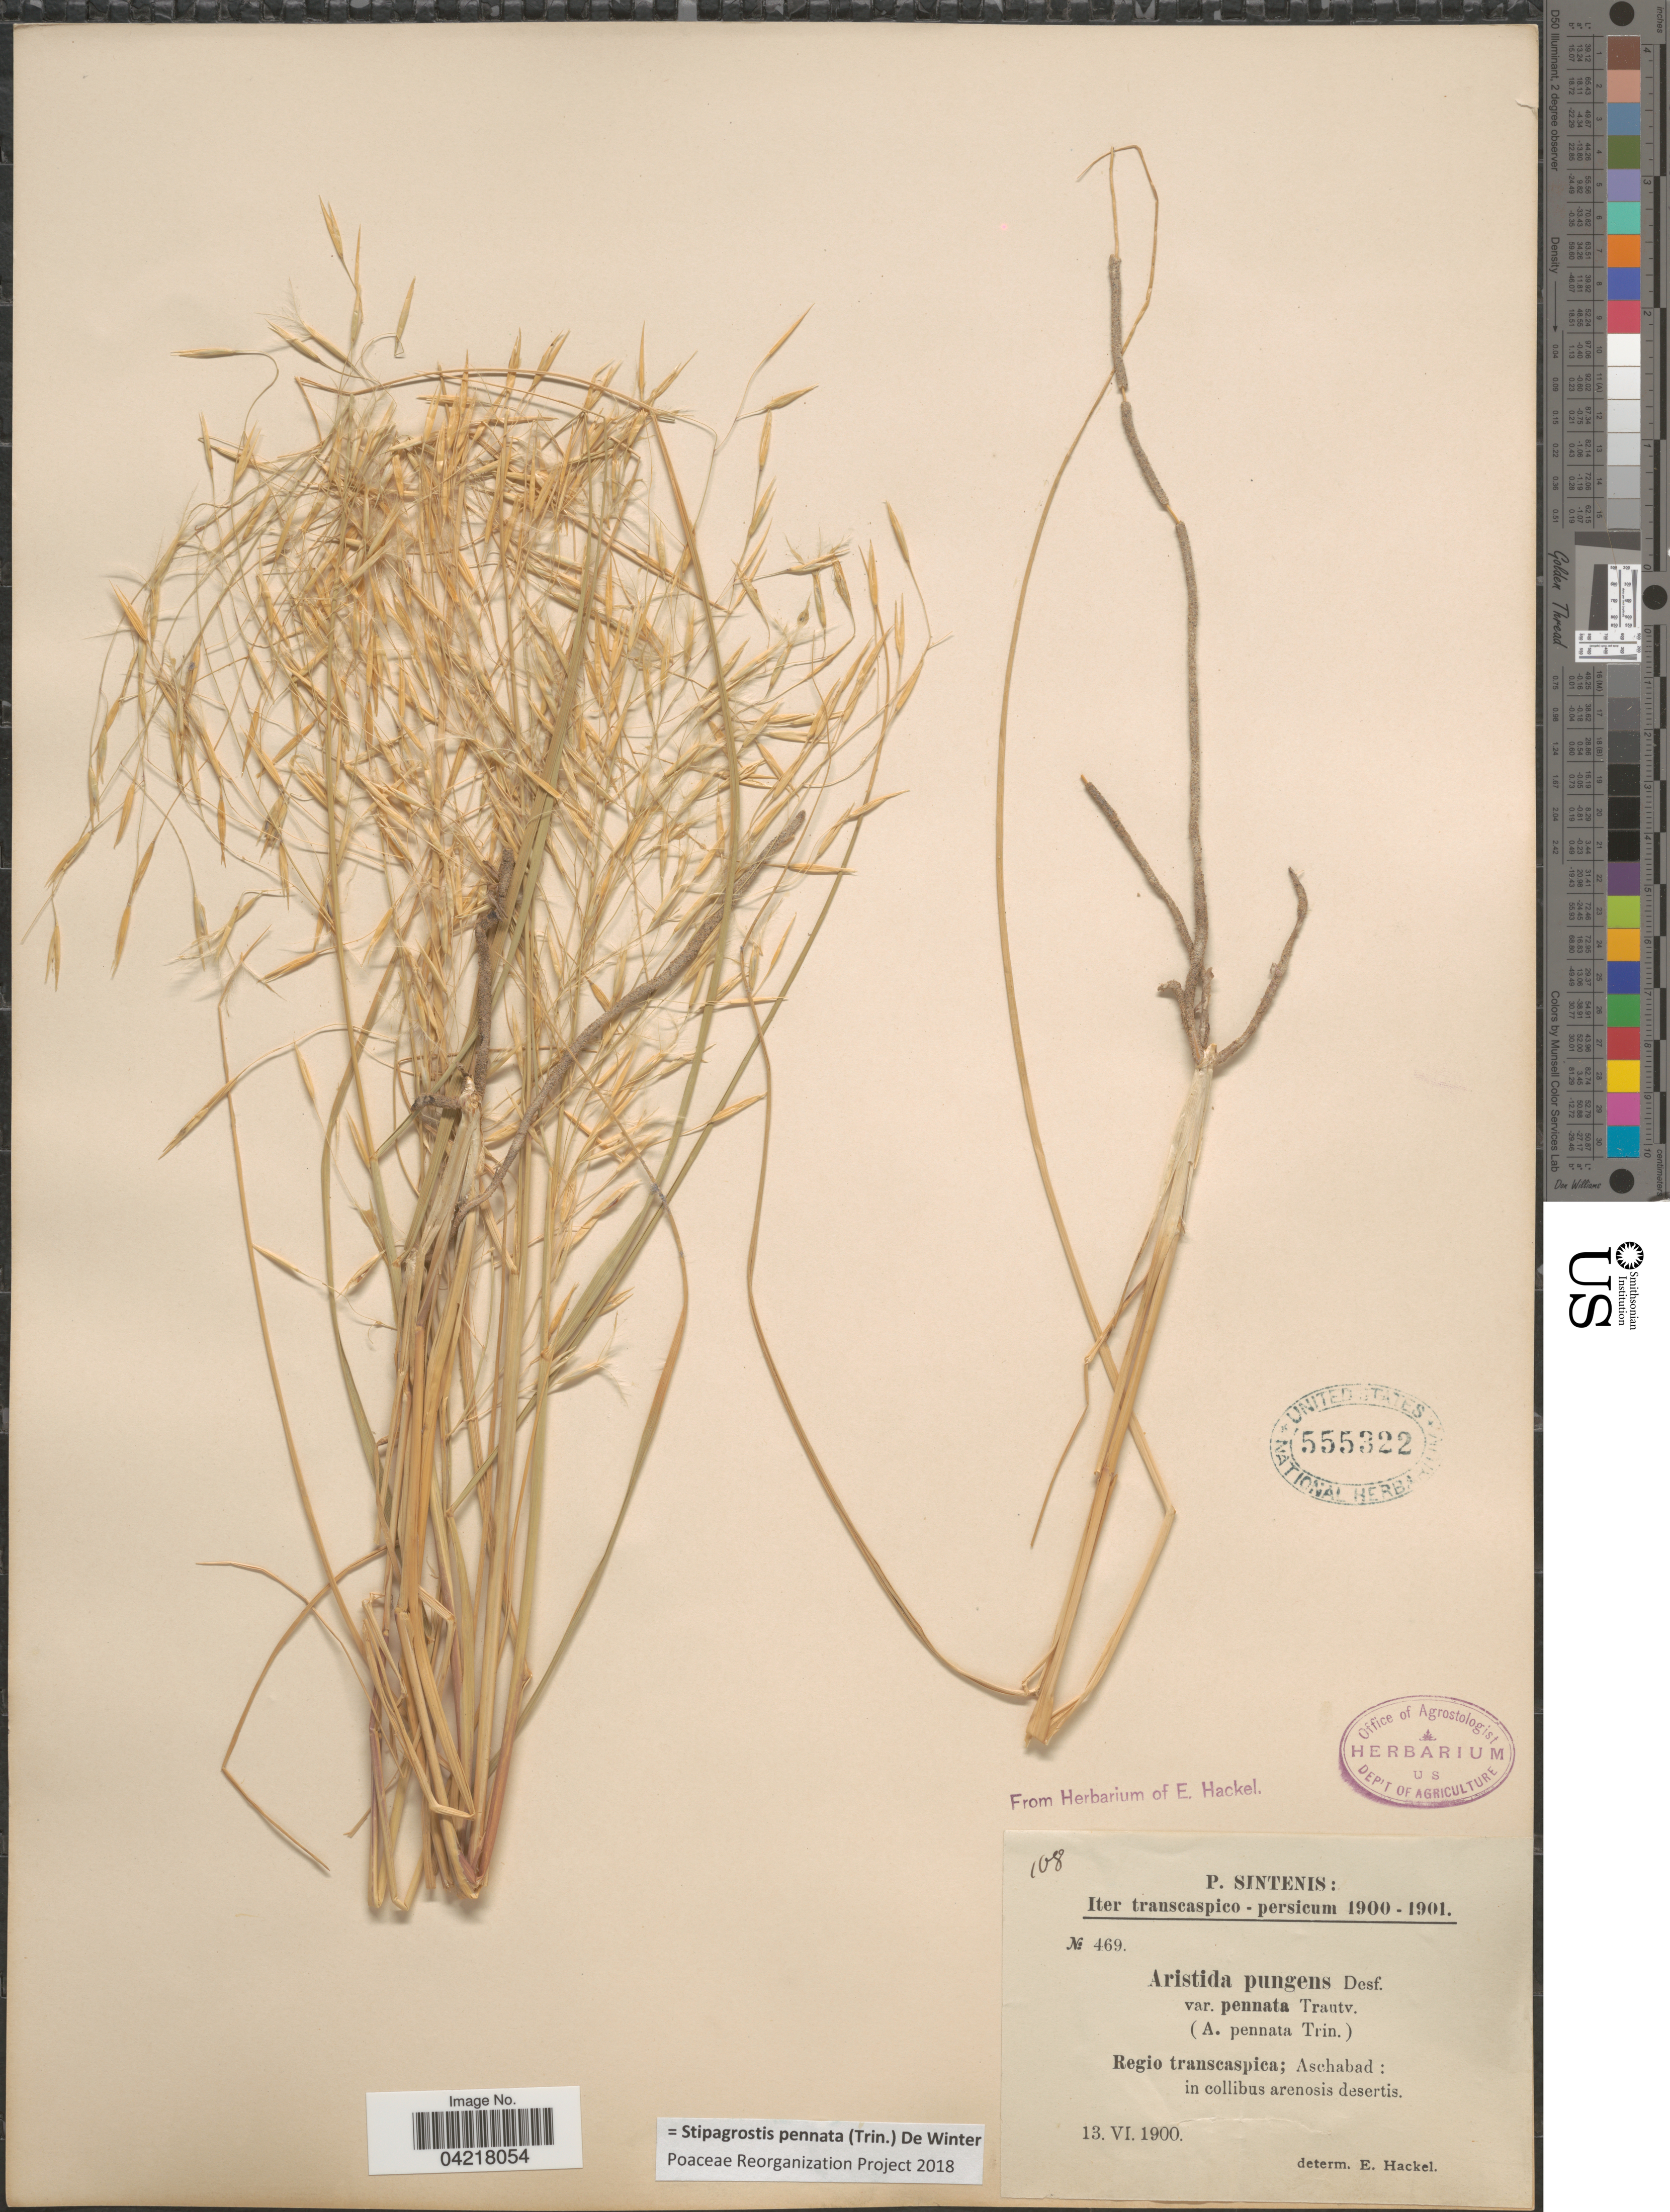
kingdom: Plantae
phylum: Tracheophyta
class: Liliopsida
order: Poales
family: Poaceae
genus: Stipagrostis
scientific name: Stipagrostis pennata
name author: (Trin.) De Winter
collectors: P. Sintenis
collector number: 469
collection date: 1900-06-13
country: Turkmenistan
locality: Iter transcaspico-persicum 1900-1901. Regio transcaspica; Aschabad: in collibus arenosis desertis.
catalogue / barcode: US 555322